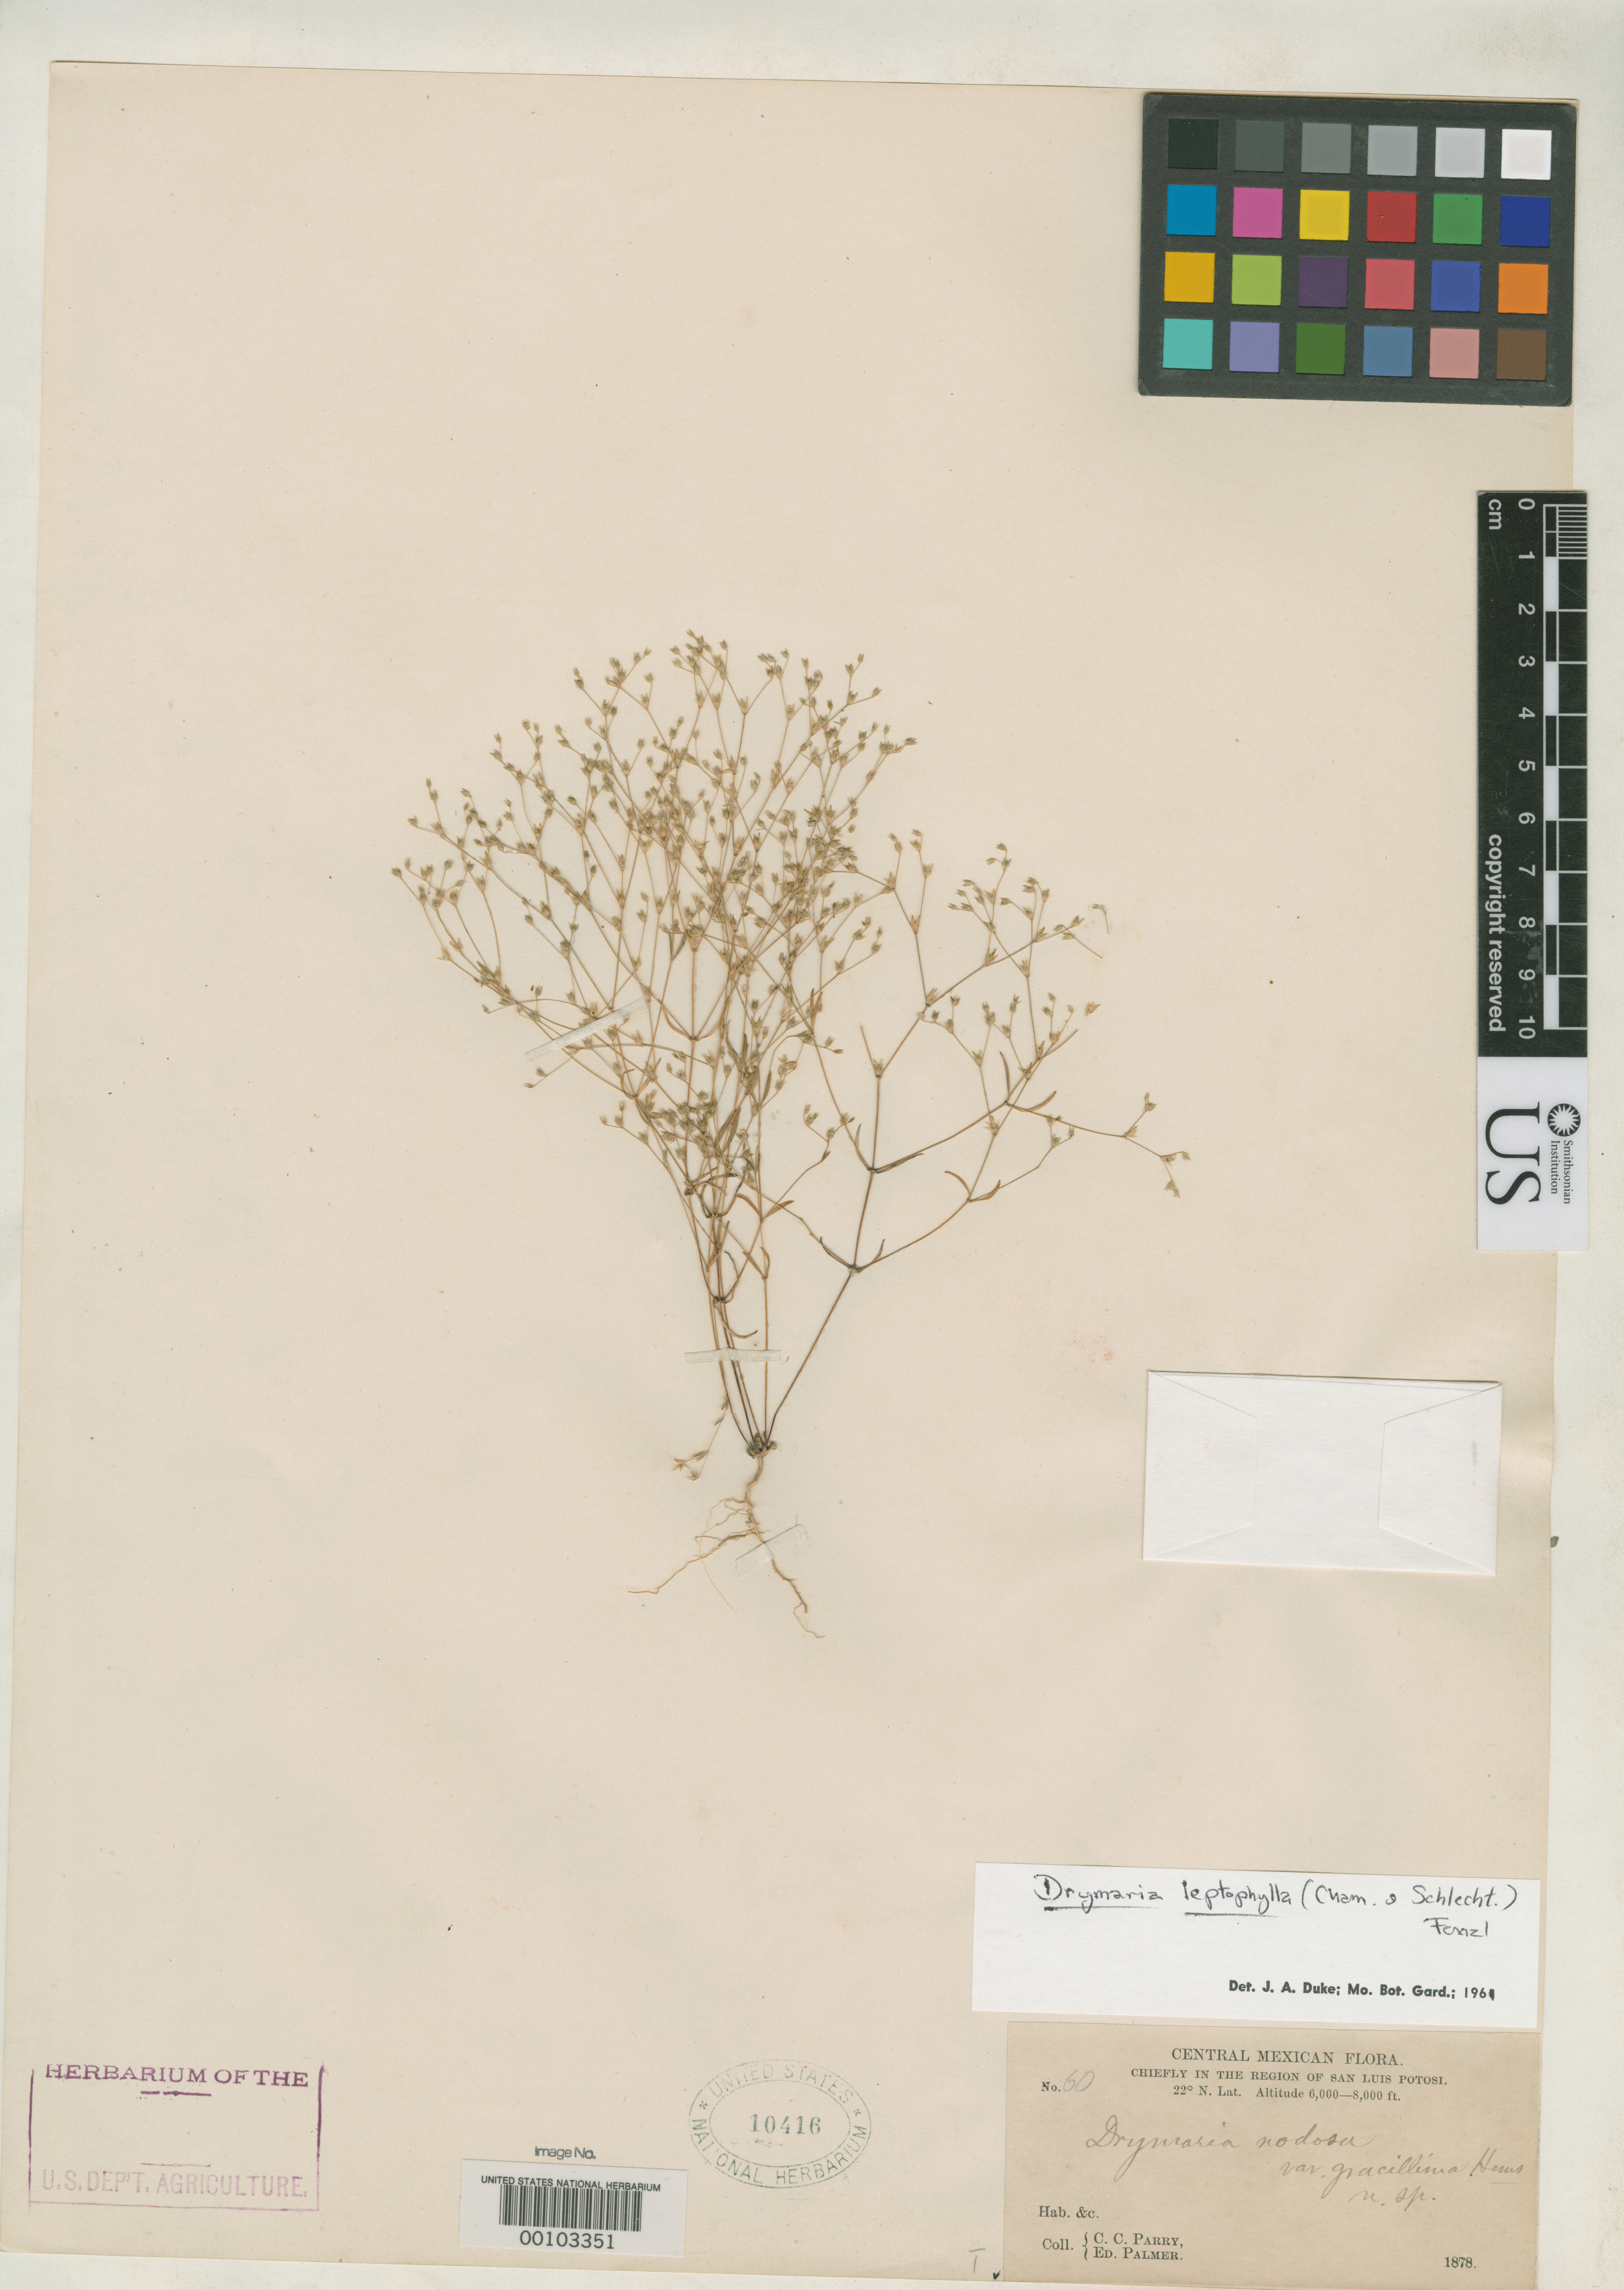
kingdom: Plantae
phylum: Tracheophyta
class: Magnoliopsida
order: Caryophyllales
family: Caryophyllaceae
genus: Drymaria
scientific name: Drymaria nodosa var. gracillima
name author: Hemsl.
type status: Isotype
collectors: C. C. Parry & E. Palmer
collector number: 60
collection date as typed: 1878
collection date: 1878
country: Mexico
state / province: San Luis Potosi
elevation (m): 1829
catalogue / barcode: US 10416